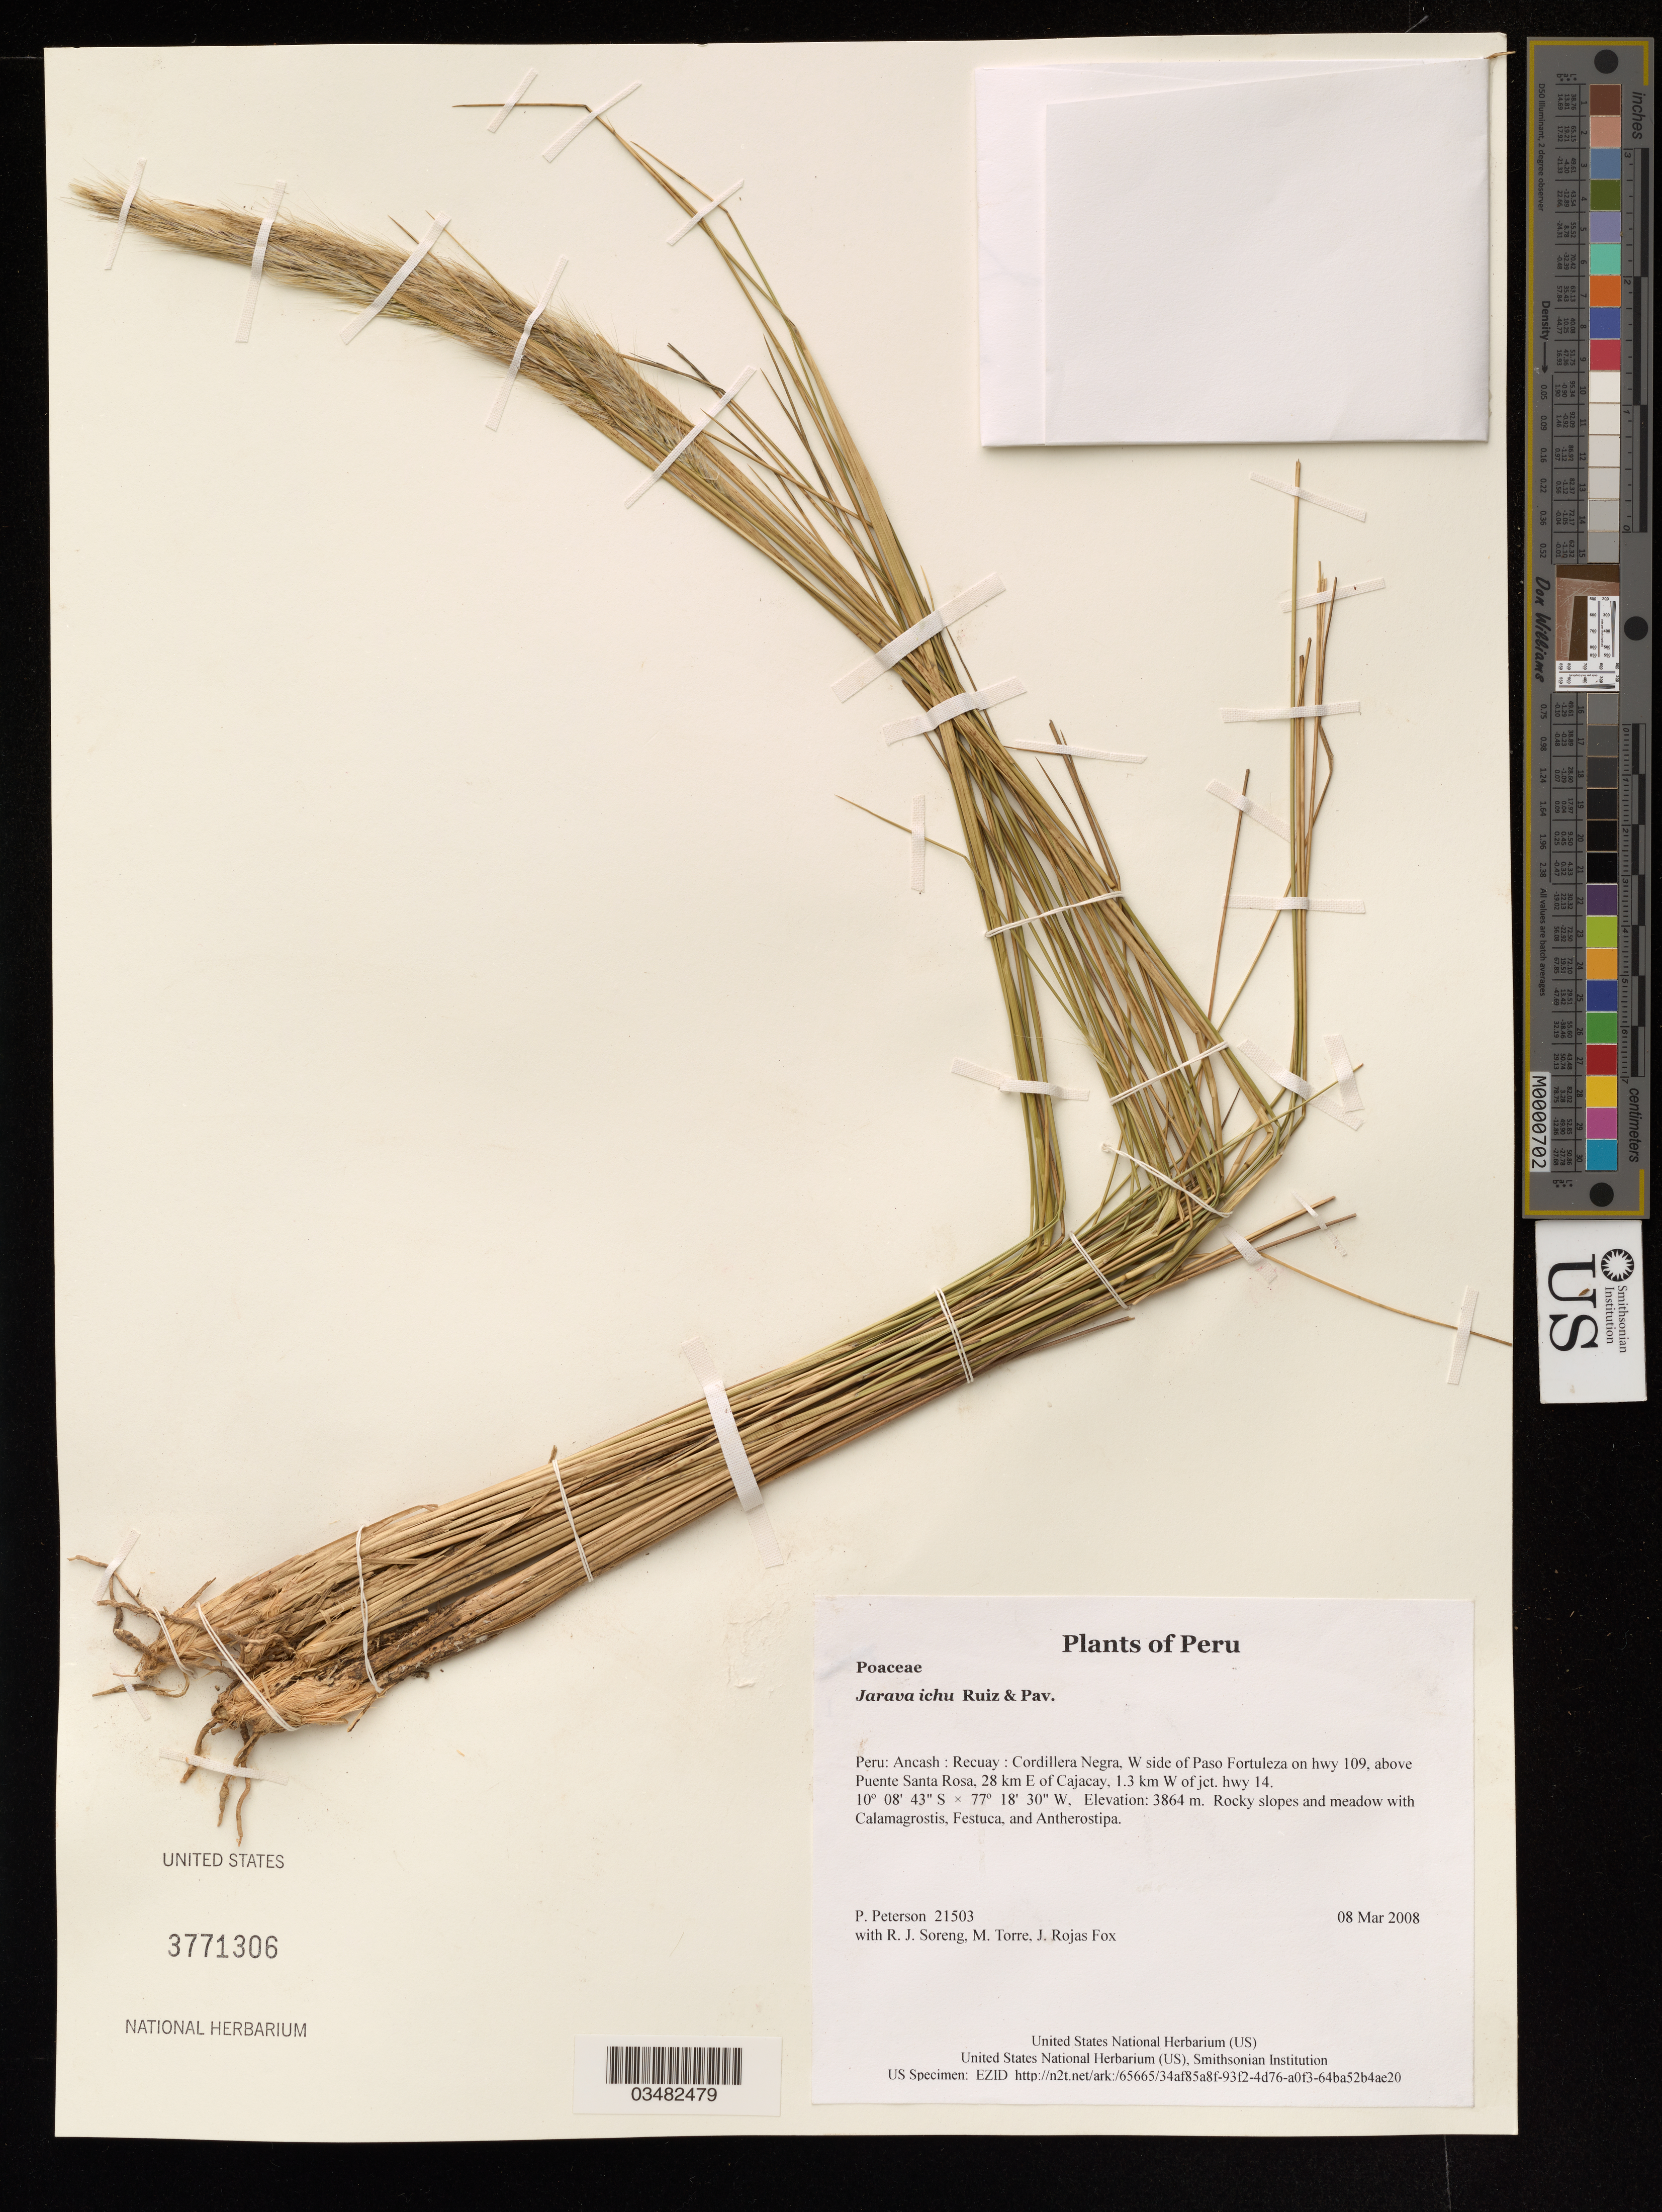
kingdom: Plantae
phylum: Tracheophyta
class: Liliopsida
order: Poales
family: Poaceae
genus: Jarava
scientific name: Jarava ichu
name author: Ruiz & Pav.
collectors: P. M. Peterson, R. J. Soreng, M. Torre & J. Rojas Fox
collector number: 21503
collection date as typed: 08 Mar 2008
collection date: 2008-03-08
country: Peru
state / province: Ancash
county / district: Recuay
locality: Cordillera Negra, W side of Paso Fortuleza on hwy 109, above Puente Santa Rosa, 28 km E of Cajacay, 1.3 km W of jct. hwy 14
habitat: Rocky slopes and meadow with Calamagrostis, Festuca, and Antherostipa.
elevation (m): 3864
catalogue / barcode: US 3771306